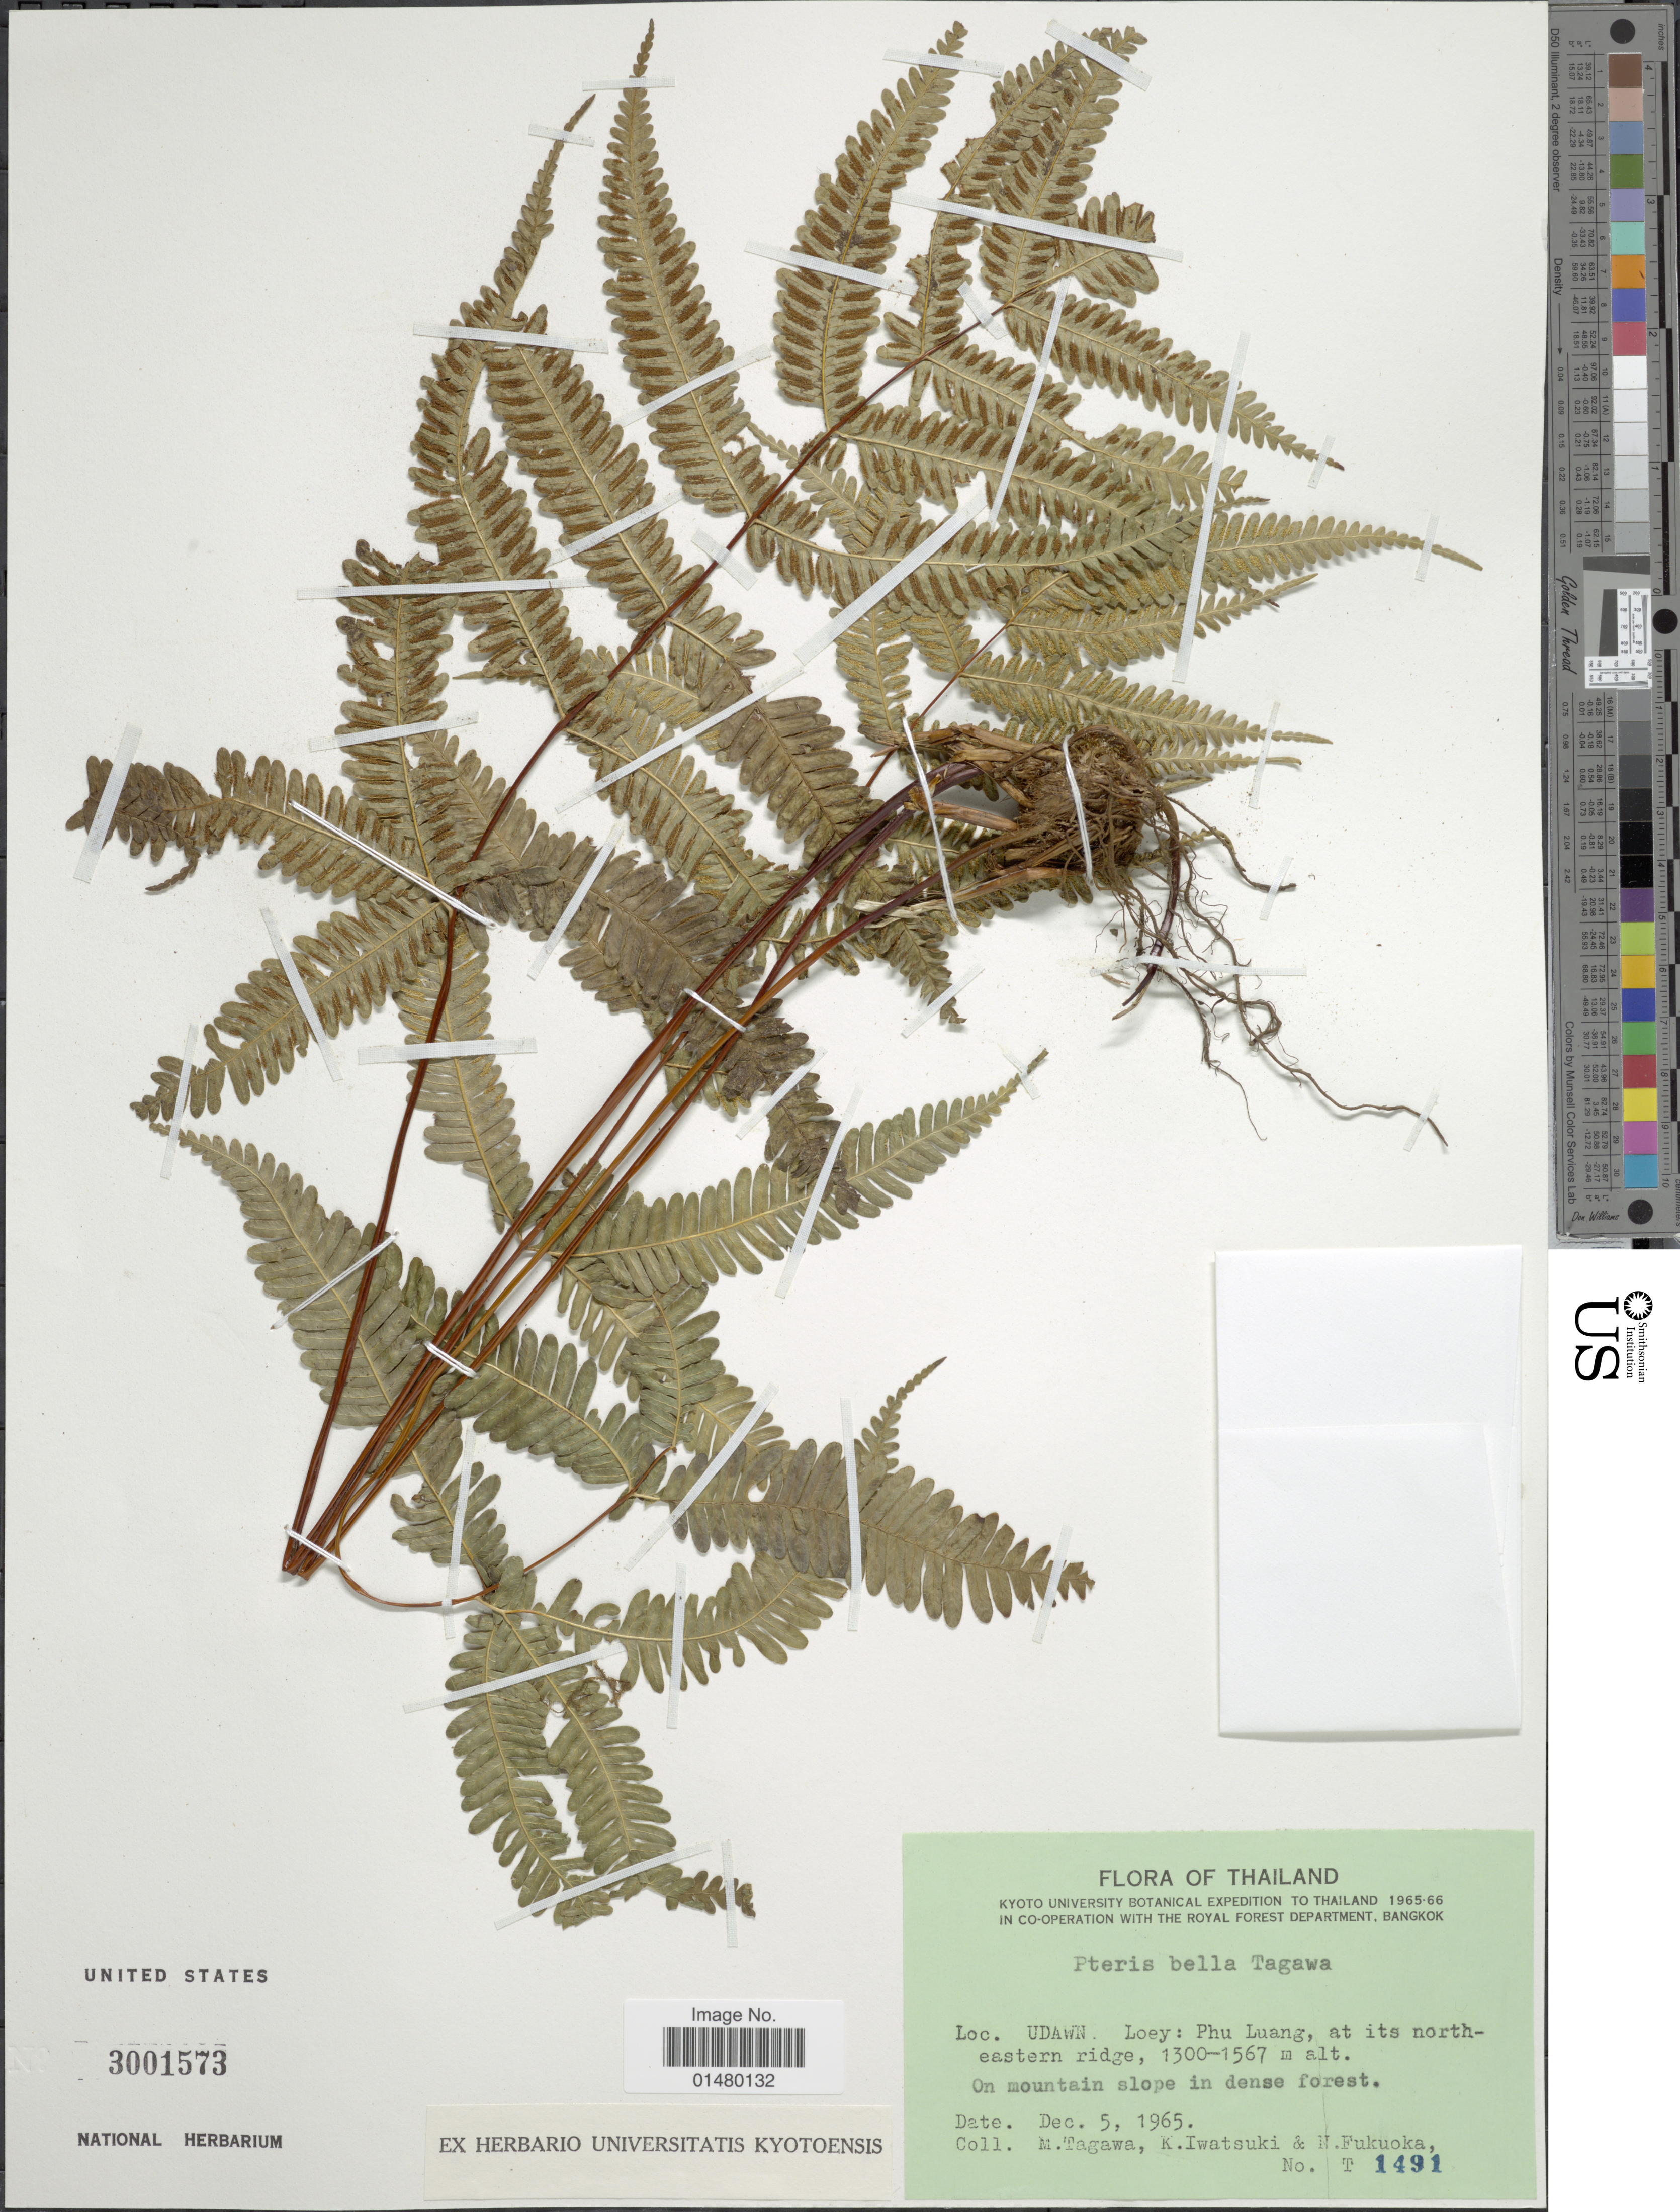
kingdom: Plantae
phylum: Tracheophyta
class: Polypodiopsida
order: Polypodiales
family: Pteridaceae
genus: Pteris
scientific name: Pteris bella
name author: Tagawa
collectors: M. Tagawa, K. Iwatsuki & N. Fukuoka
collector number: T 1491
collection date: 1965-12-05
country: Thailand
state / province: Loei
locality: Udawn. Loey: Phu Luang, at its northeastern ridge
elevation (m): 1300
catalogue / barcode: US 3001573